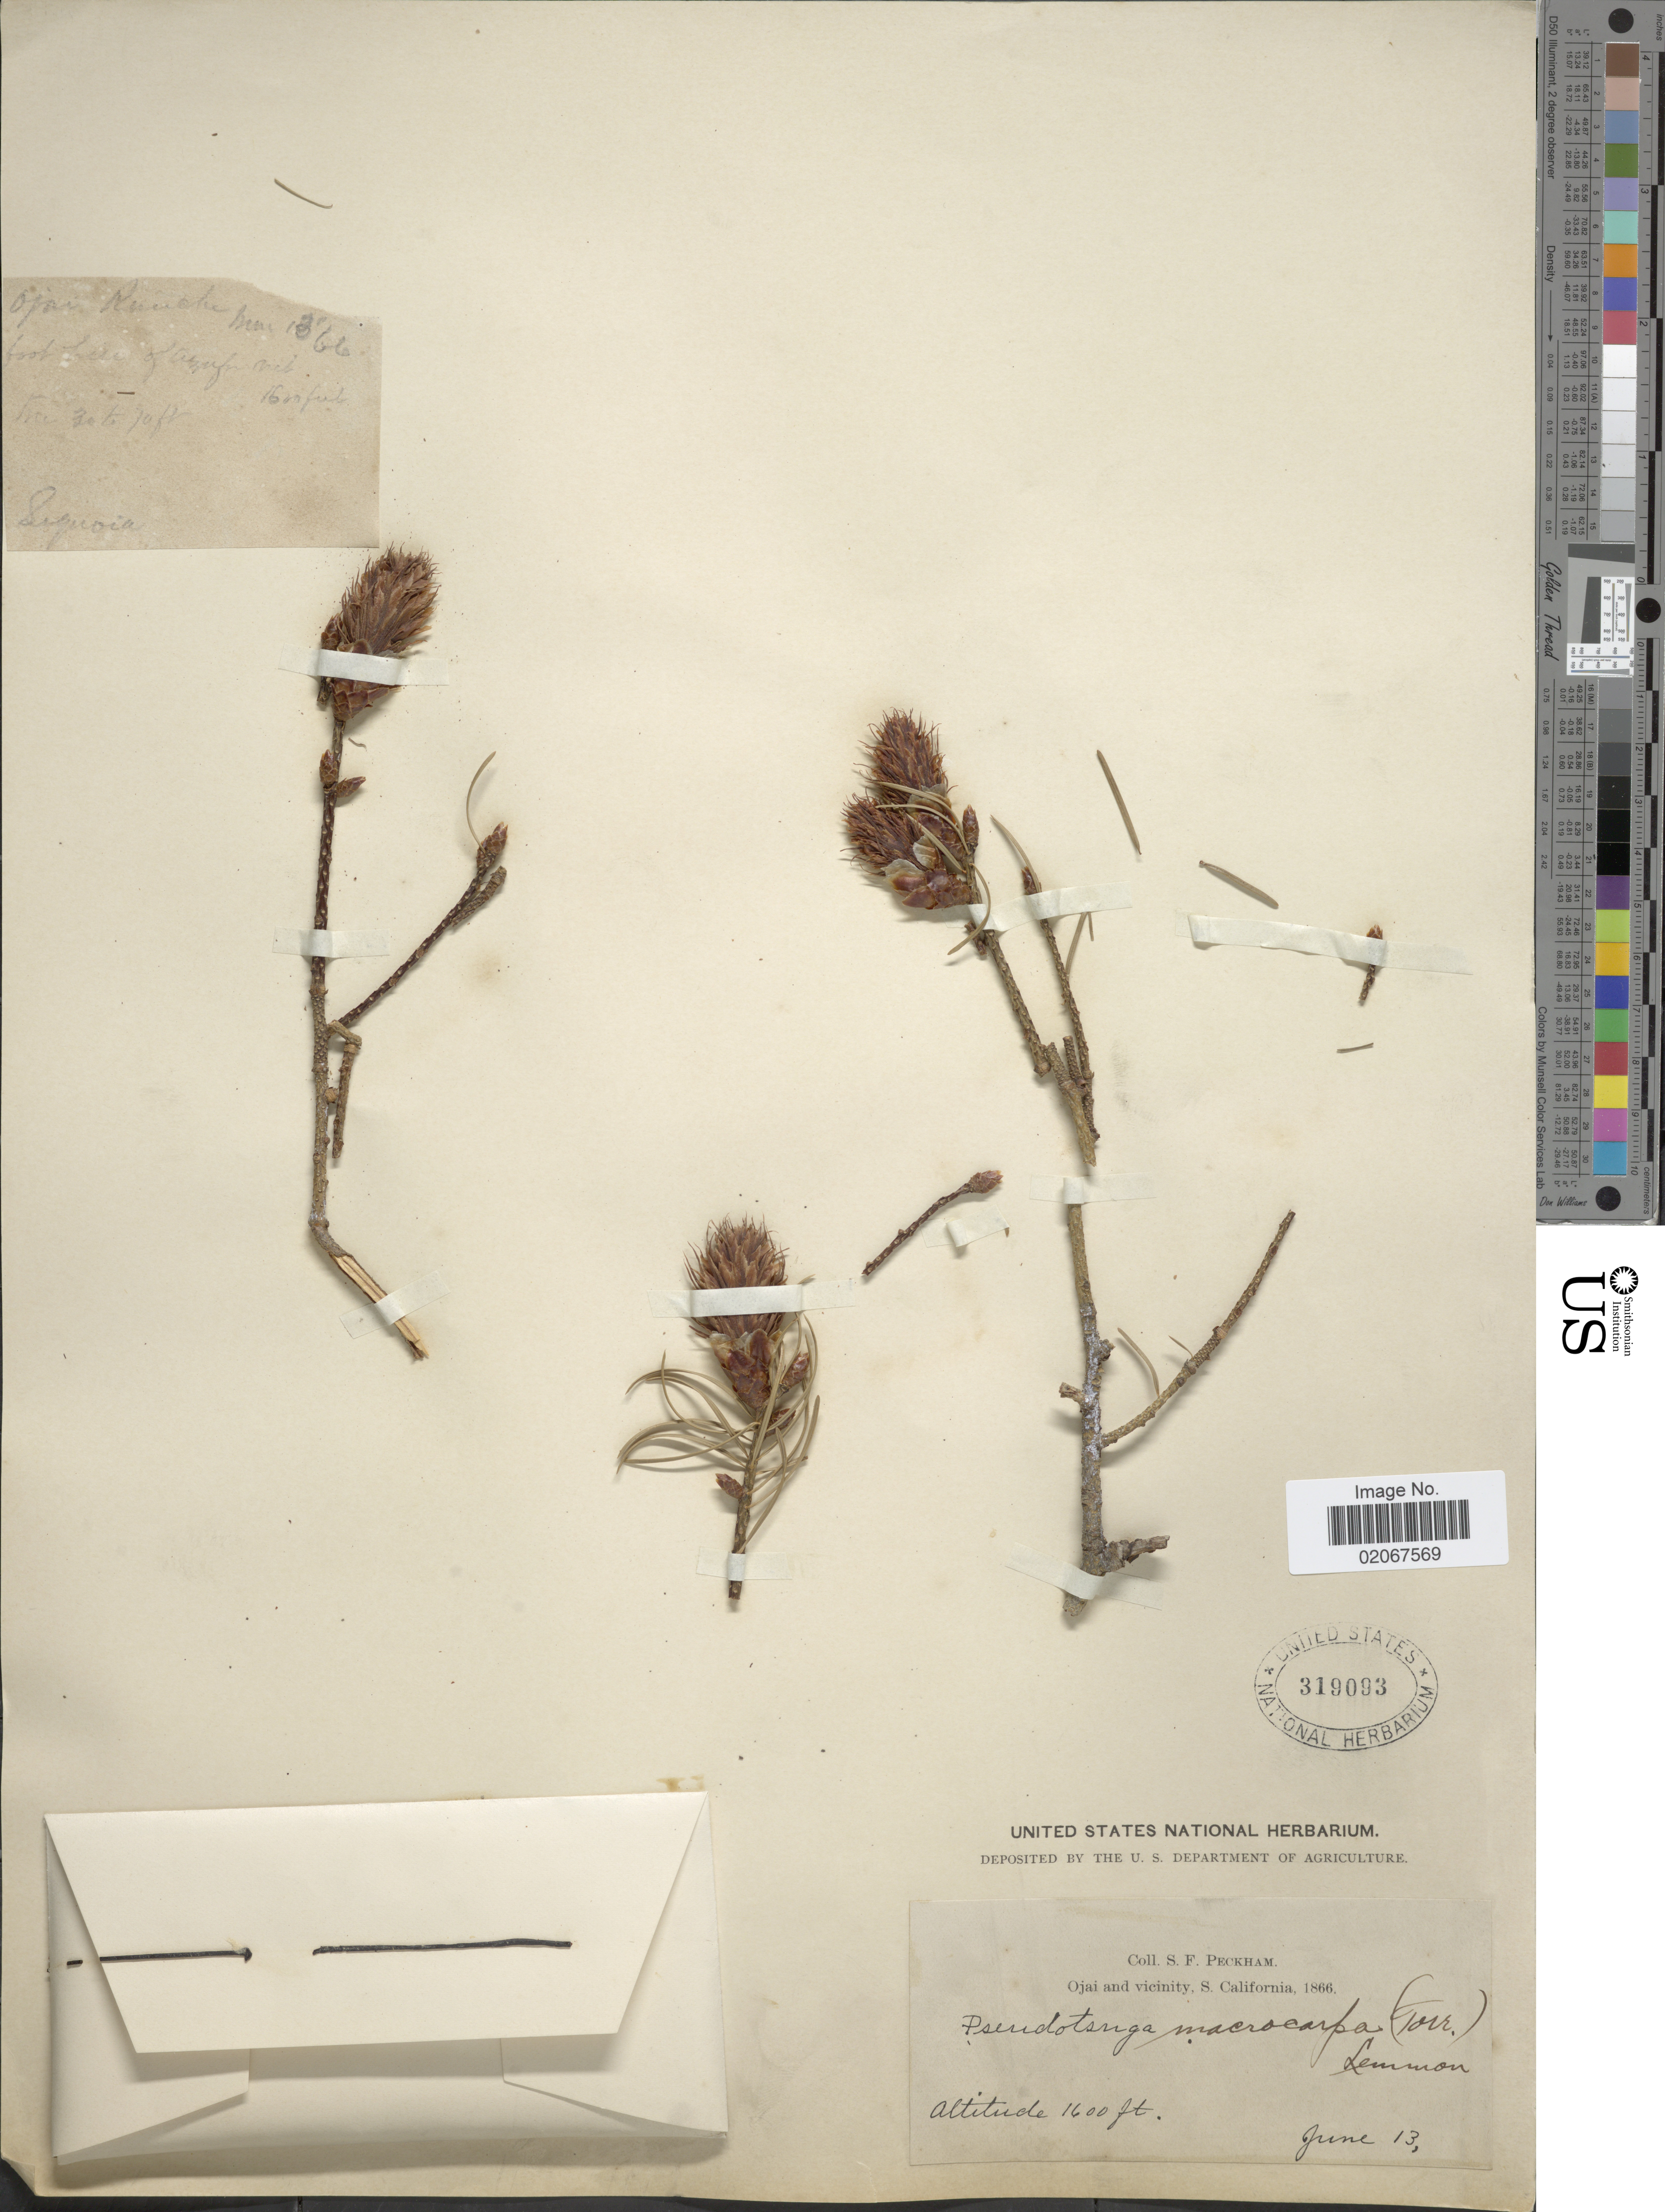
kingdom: Plantae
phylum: Tracheophyta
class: Pinopsida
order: Pinales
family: Pinaceae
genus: Pseudotsuga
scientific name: Pseudotsuga macrocarpa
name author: (Vasey) Mayr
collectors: S. Peckham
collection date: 1866-06-13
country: United States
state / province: California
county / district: Ventura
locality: Ojai and vicinity S. California.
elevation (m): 488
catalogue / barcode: US 319093